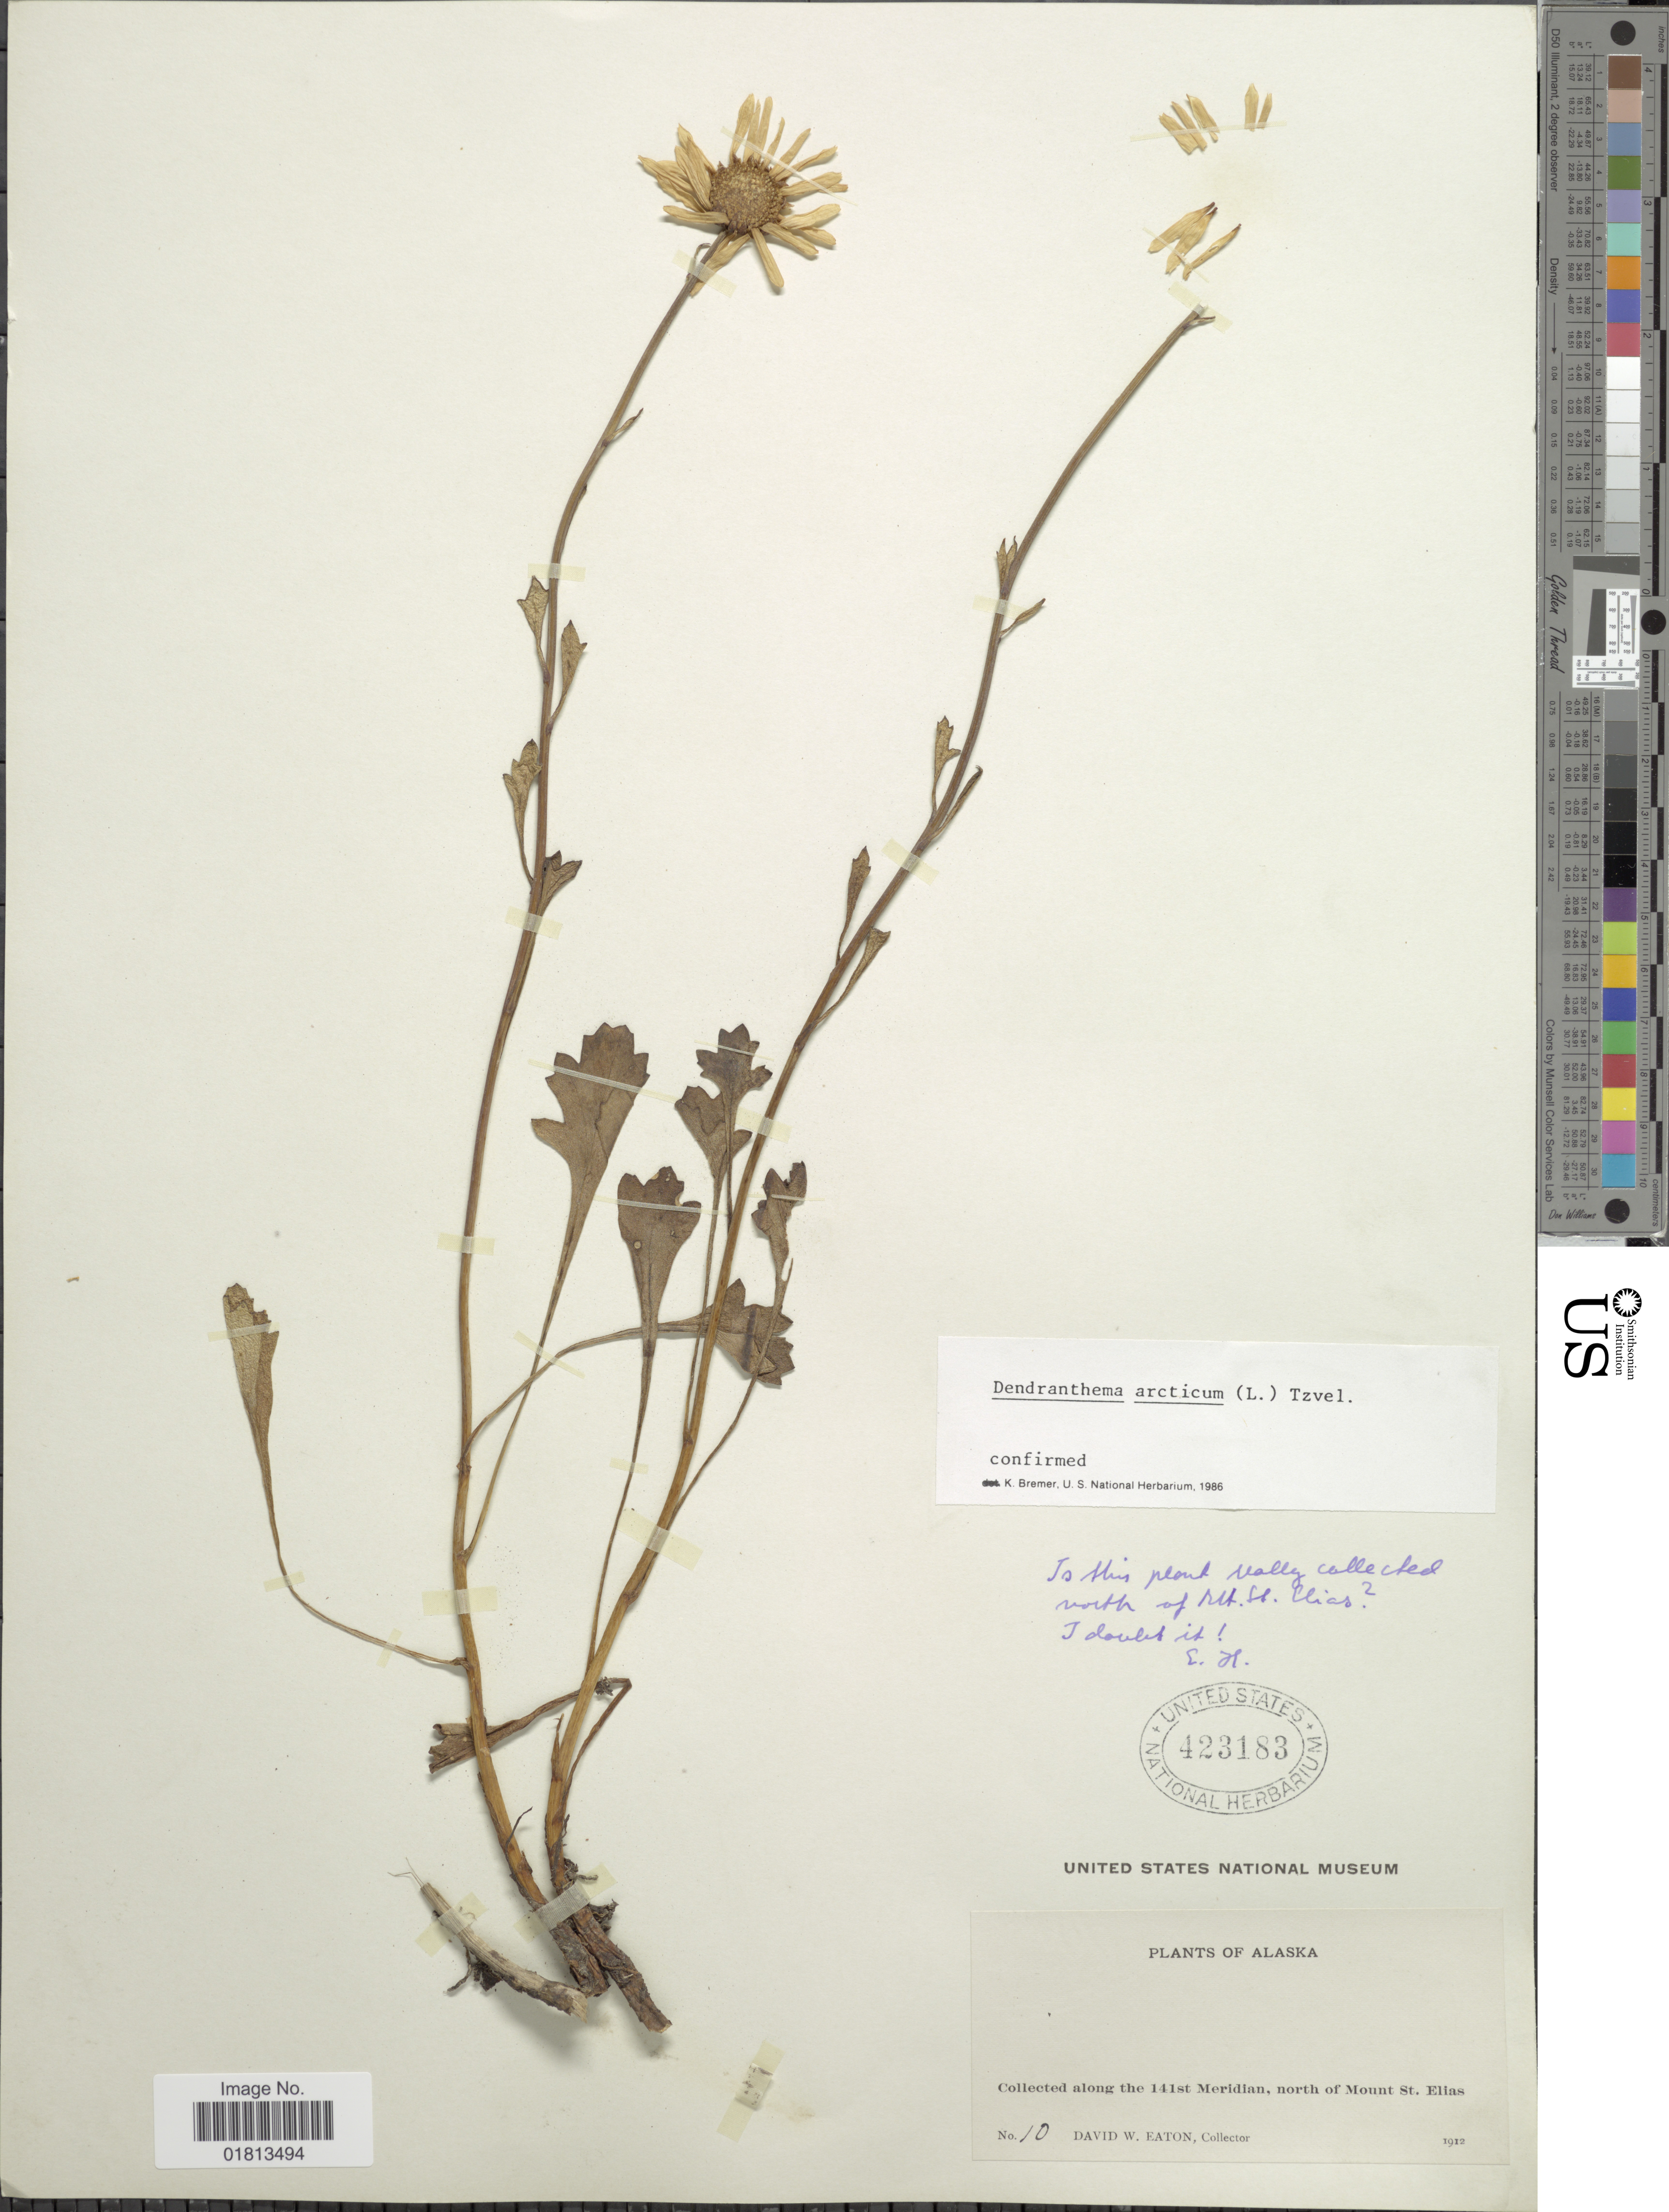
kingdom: Plantae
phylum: Tracheophyta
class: Magnoliopsida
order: Asterales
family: Asteraceae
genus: Dendranthema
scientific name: Dendranthema arcticum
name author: (L.) Tzvelev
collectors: D. Eaton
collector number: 10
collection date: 1912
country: United States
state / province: Alaska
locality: Along the 141 st Meridian, north of Mount St. Elias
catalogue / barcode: US 423183